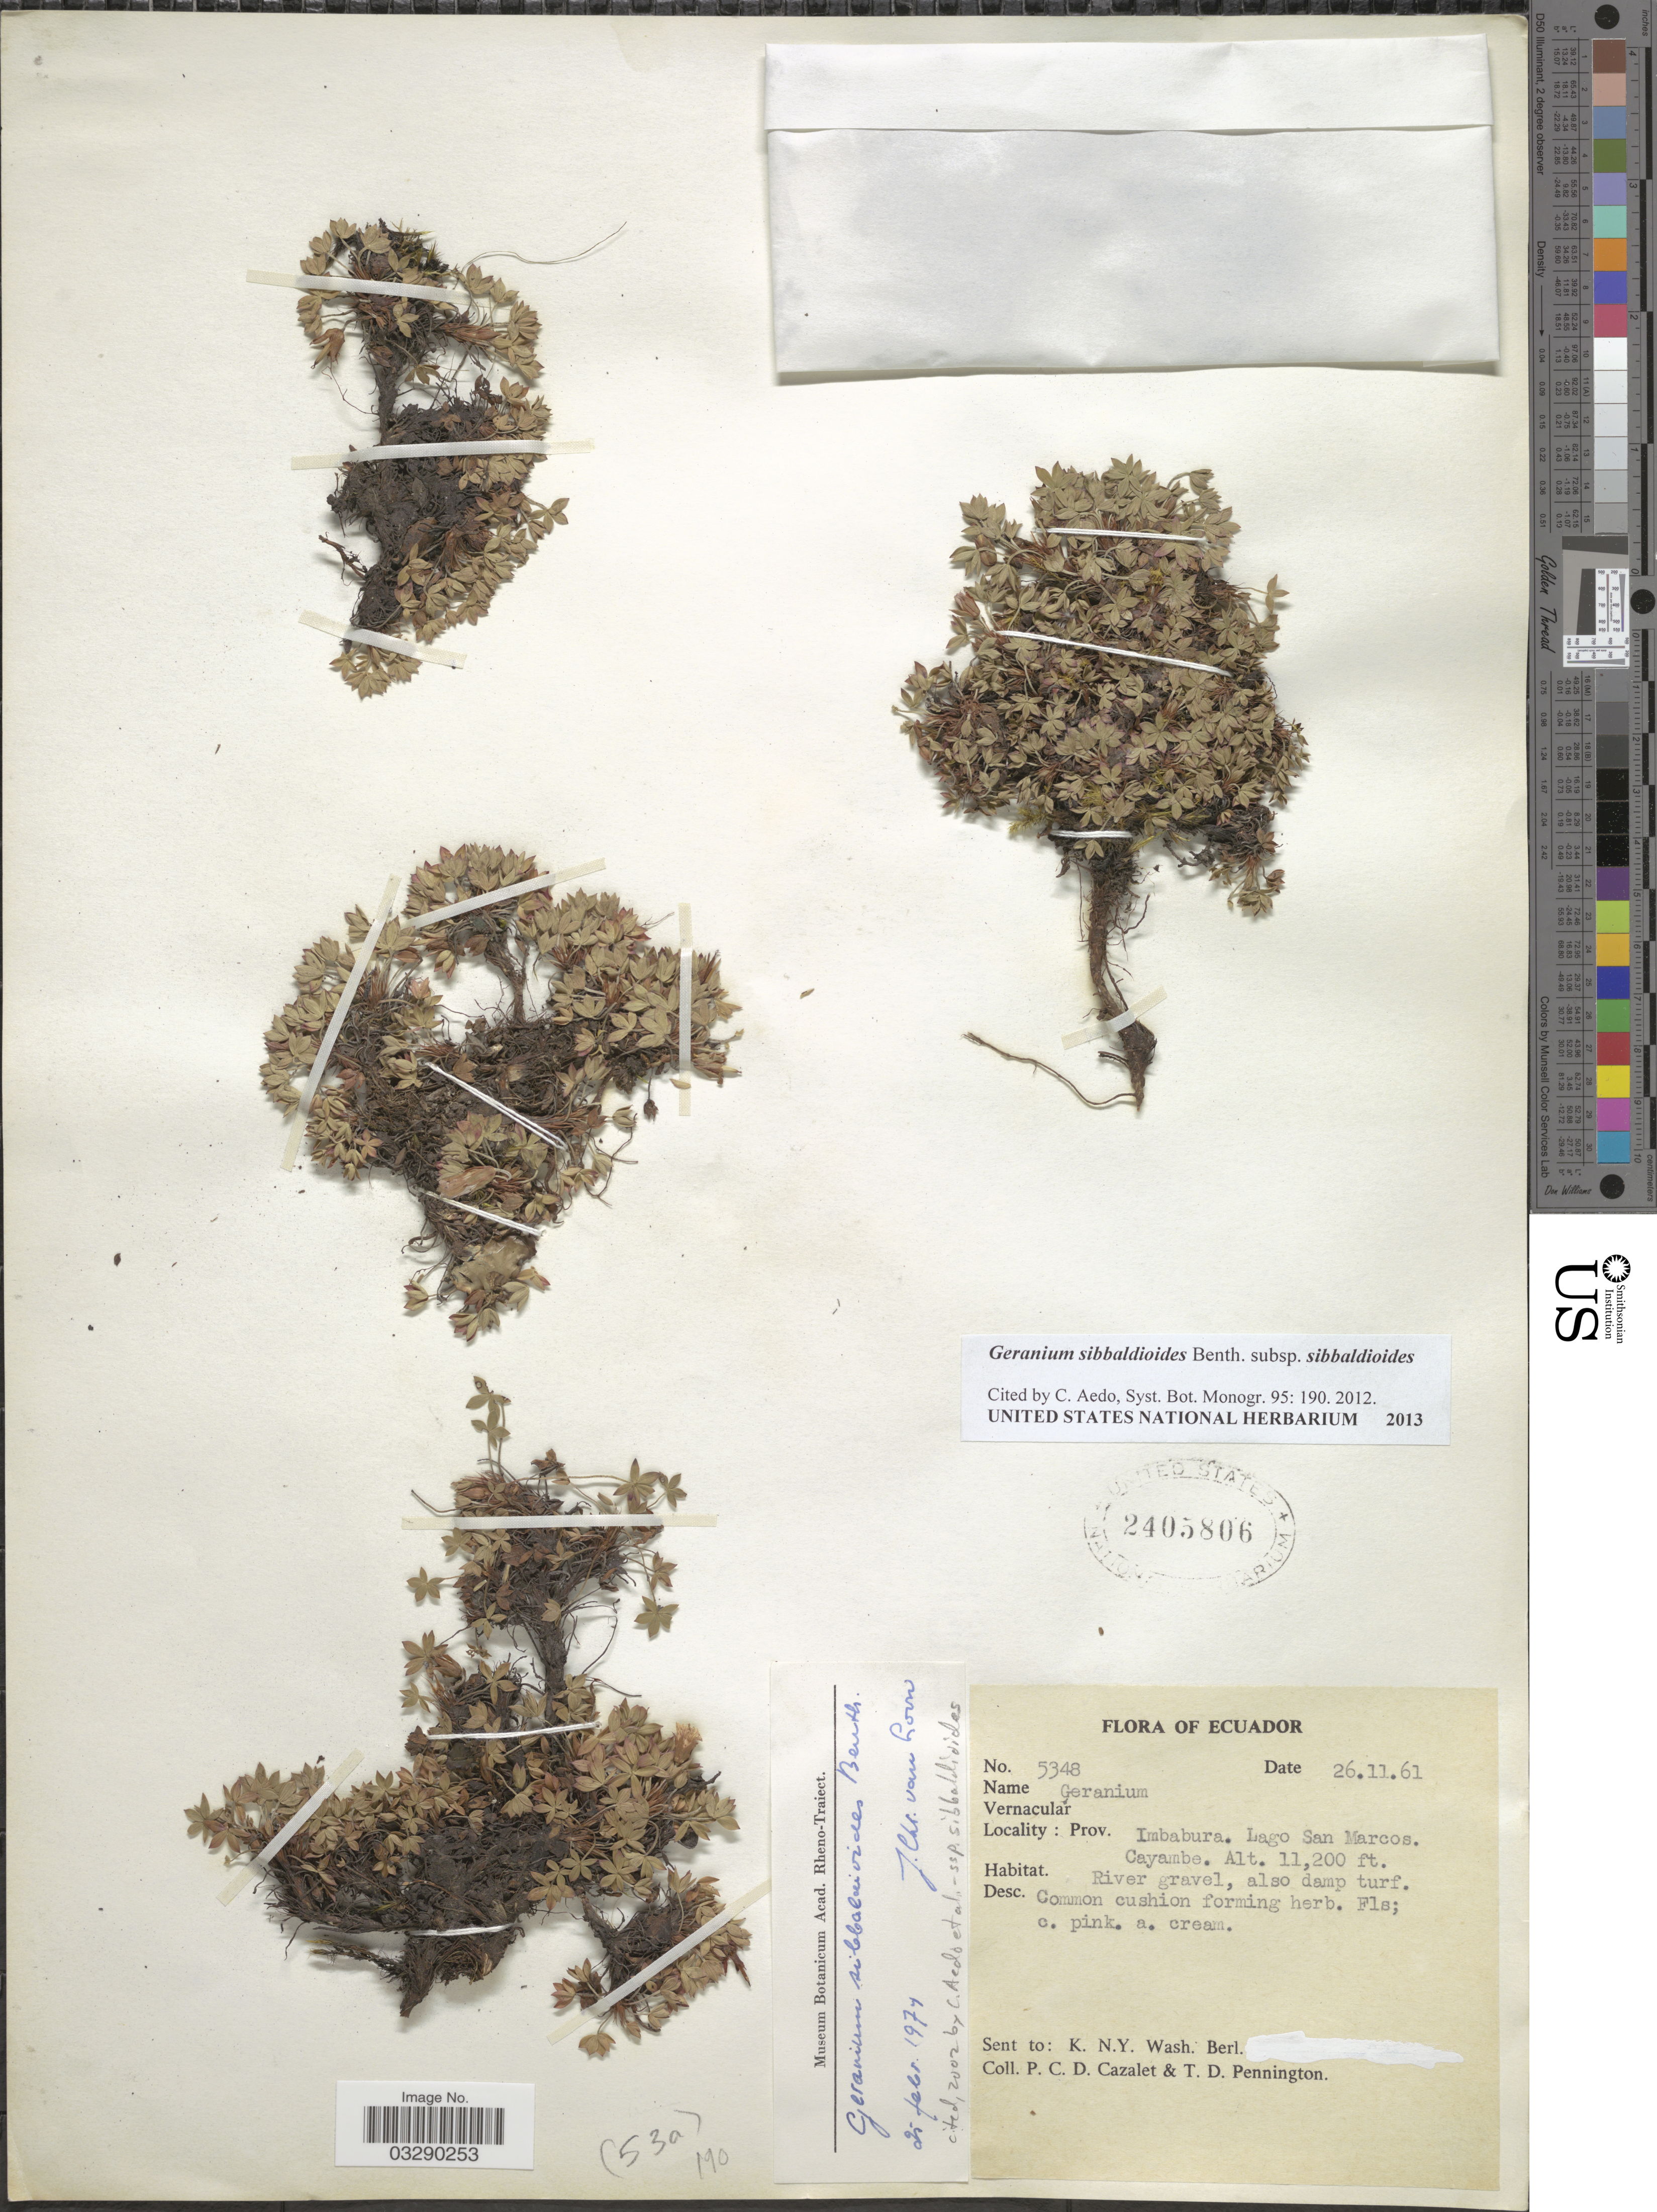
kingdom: Plantae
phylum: Tracheophyta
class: Magnoliopsida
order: Geraniales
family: Geraniaceae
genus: Geranium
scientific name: Geranium sibbaldioides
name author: Benth.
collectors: P. C. D. Cazalet & T. D. Pennington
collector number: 5348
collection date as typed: Transcribed d/m/y: 26/11/61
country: Ecuador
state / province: Imbabura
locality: Lago San Marcos. Cayambe.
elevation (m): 3414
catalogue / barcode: US 2405806